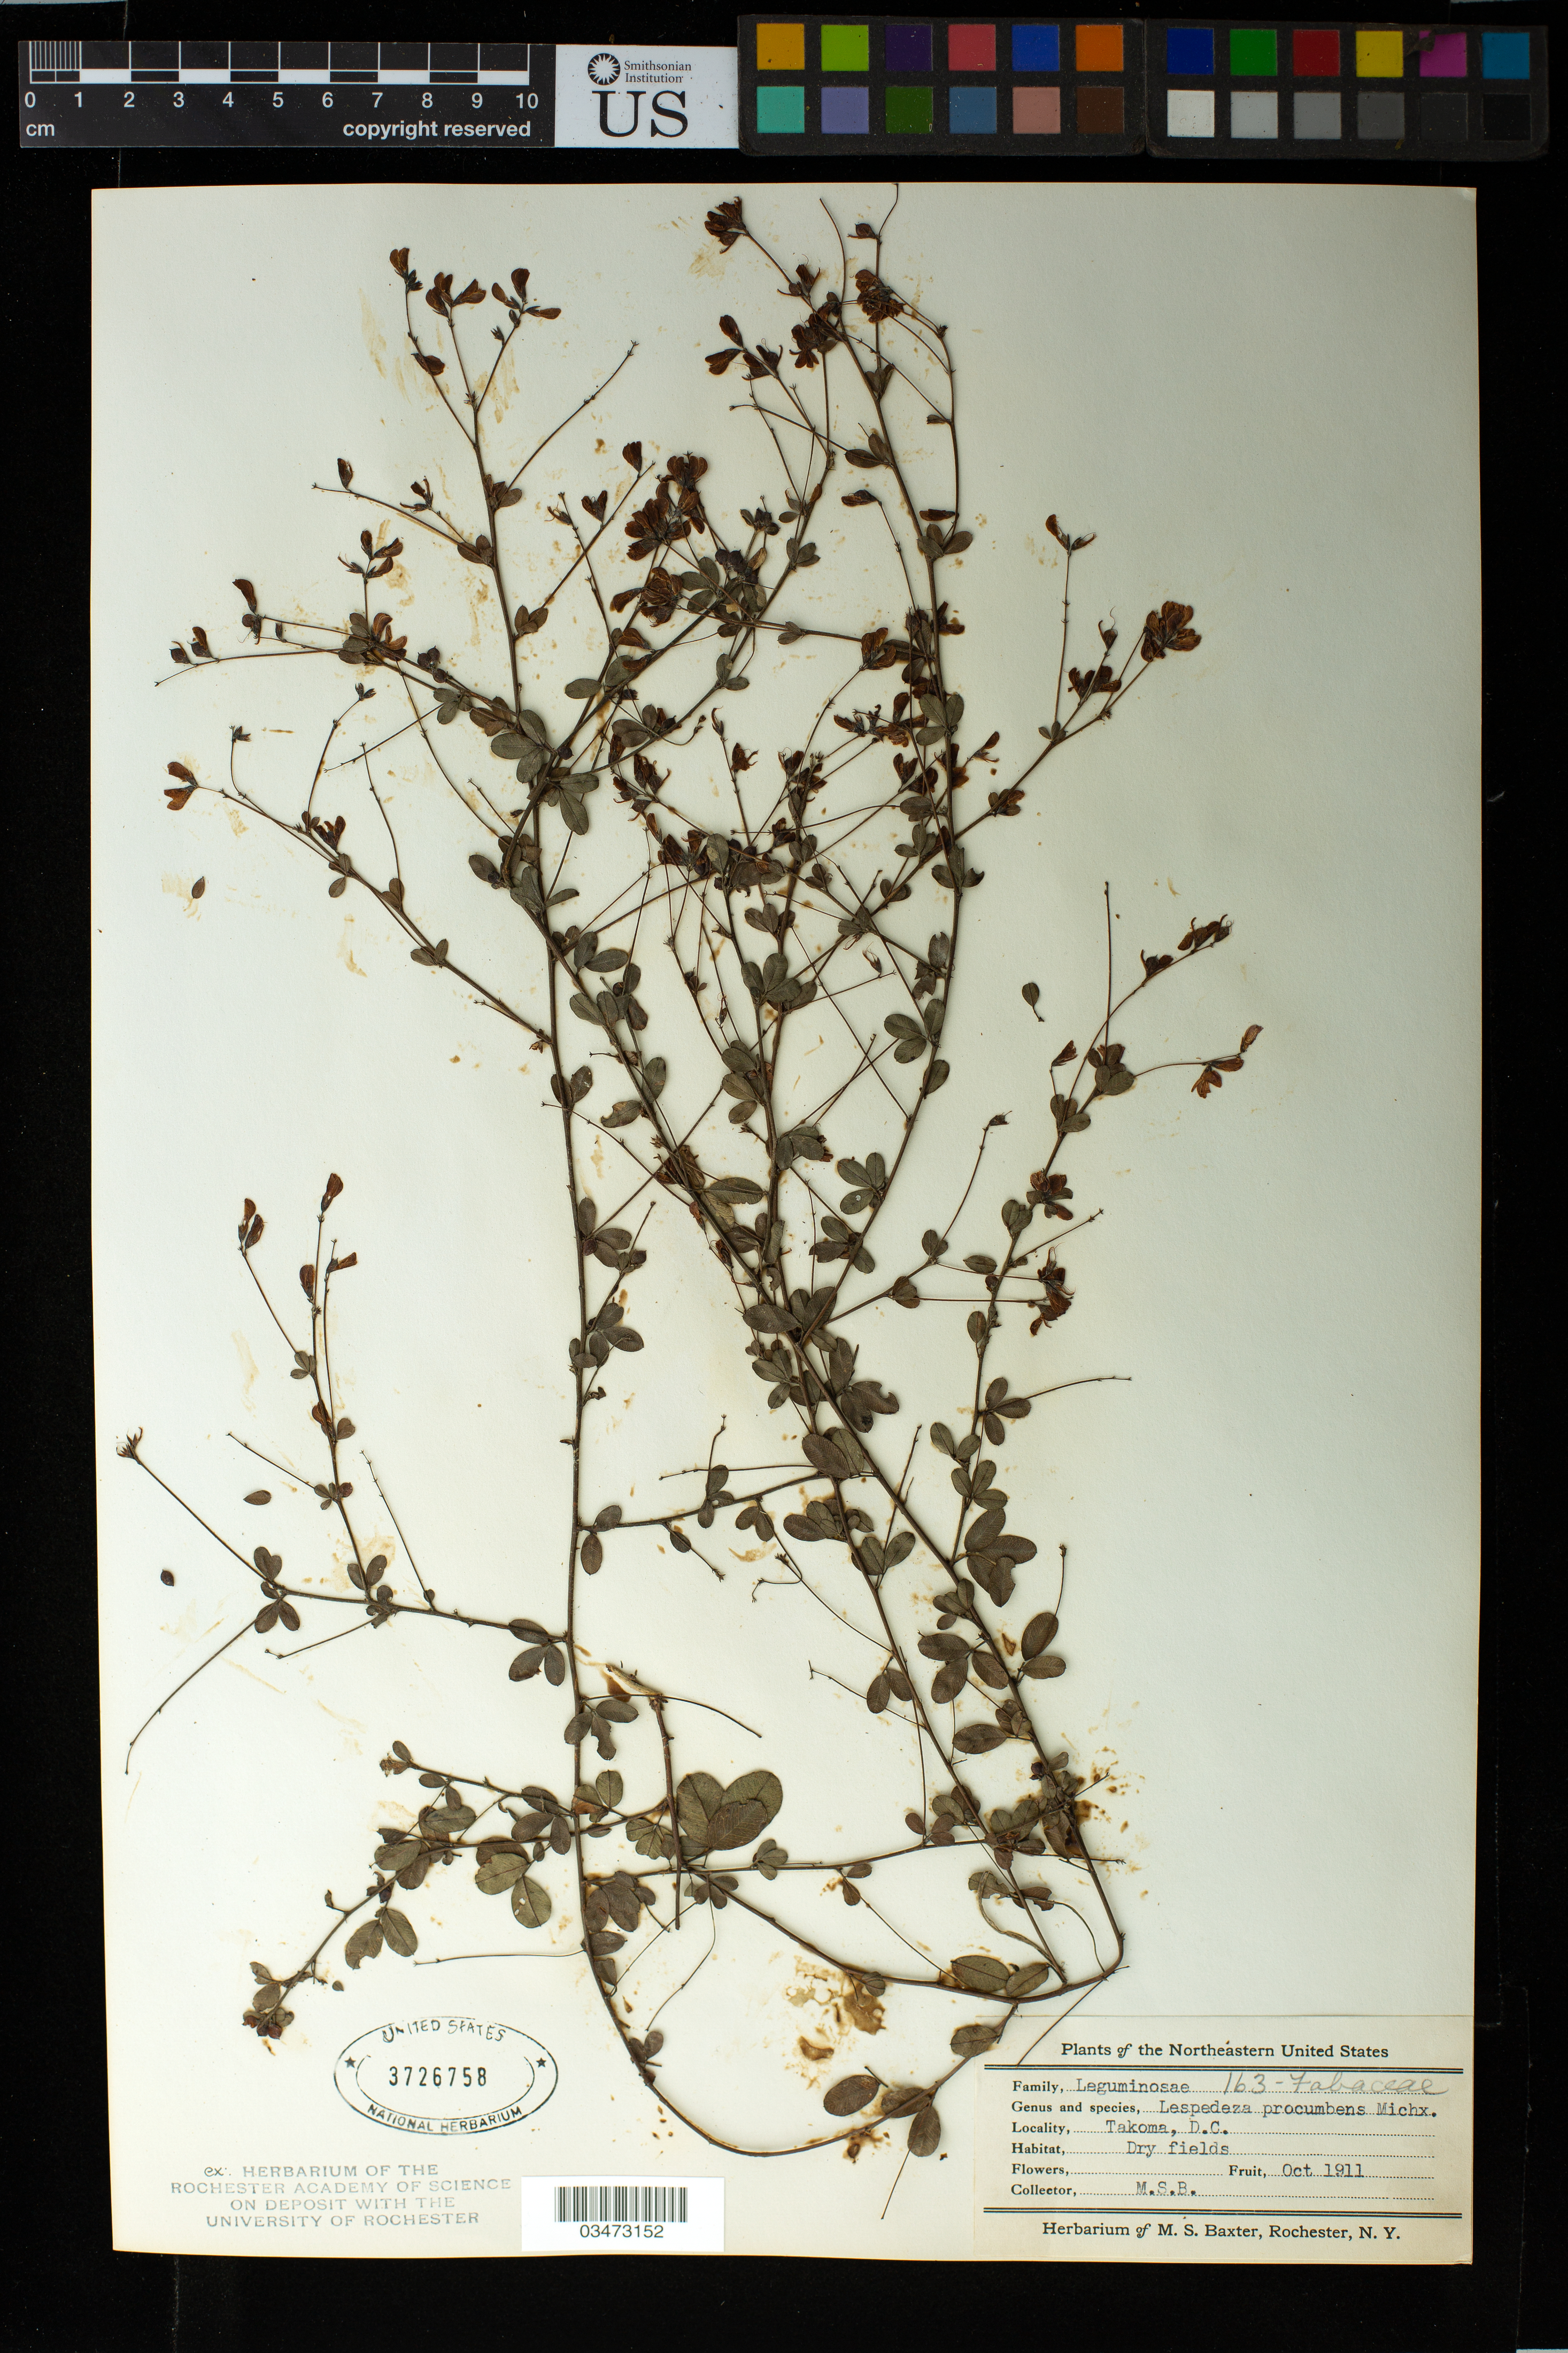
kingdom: Plantae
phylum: Tracheophyta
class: Magnoliopsida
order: Fabales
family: Fabaceae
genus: Lespedeza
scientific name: Lespedeza procumbens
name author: Michx.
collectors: M. Baxter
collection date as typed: Oct 1911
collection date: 1911-10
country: United States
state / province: District of Columbia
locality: Dry Fields, Takoma, D.C.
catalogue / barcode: US 3726758